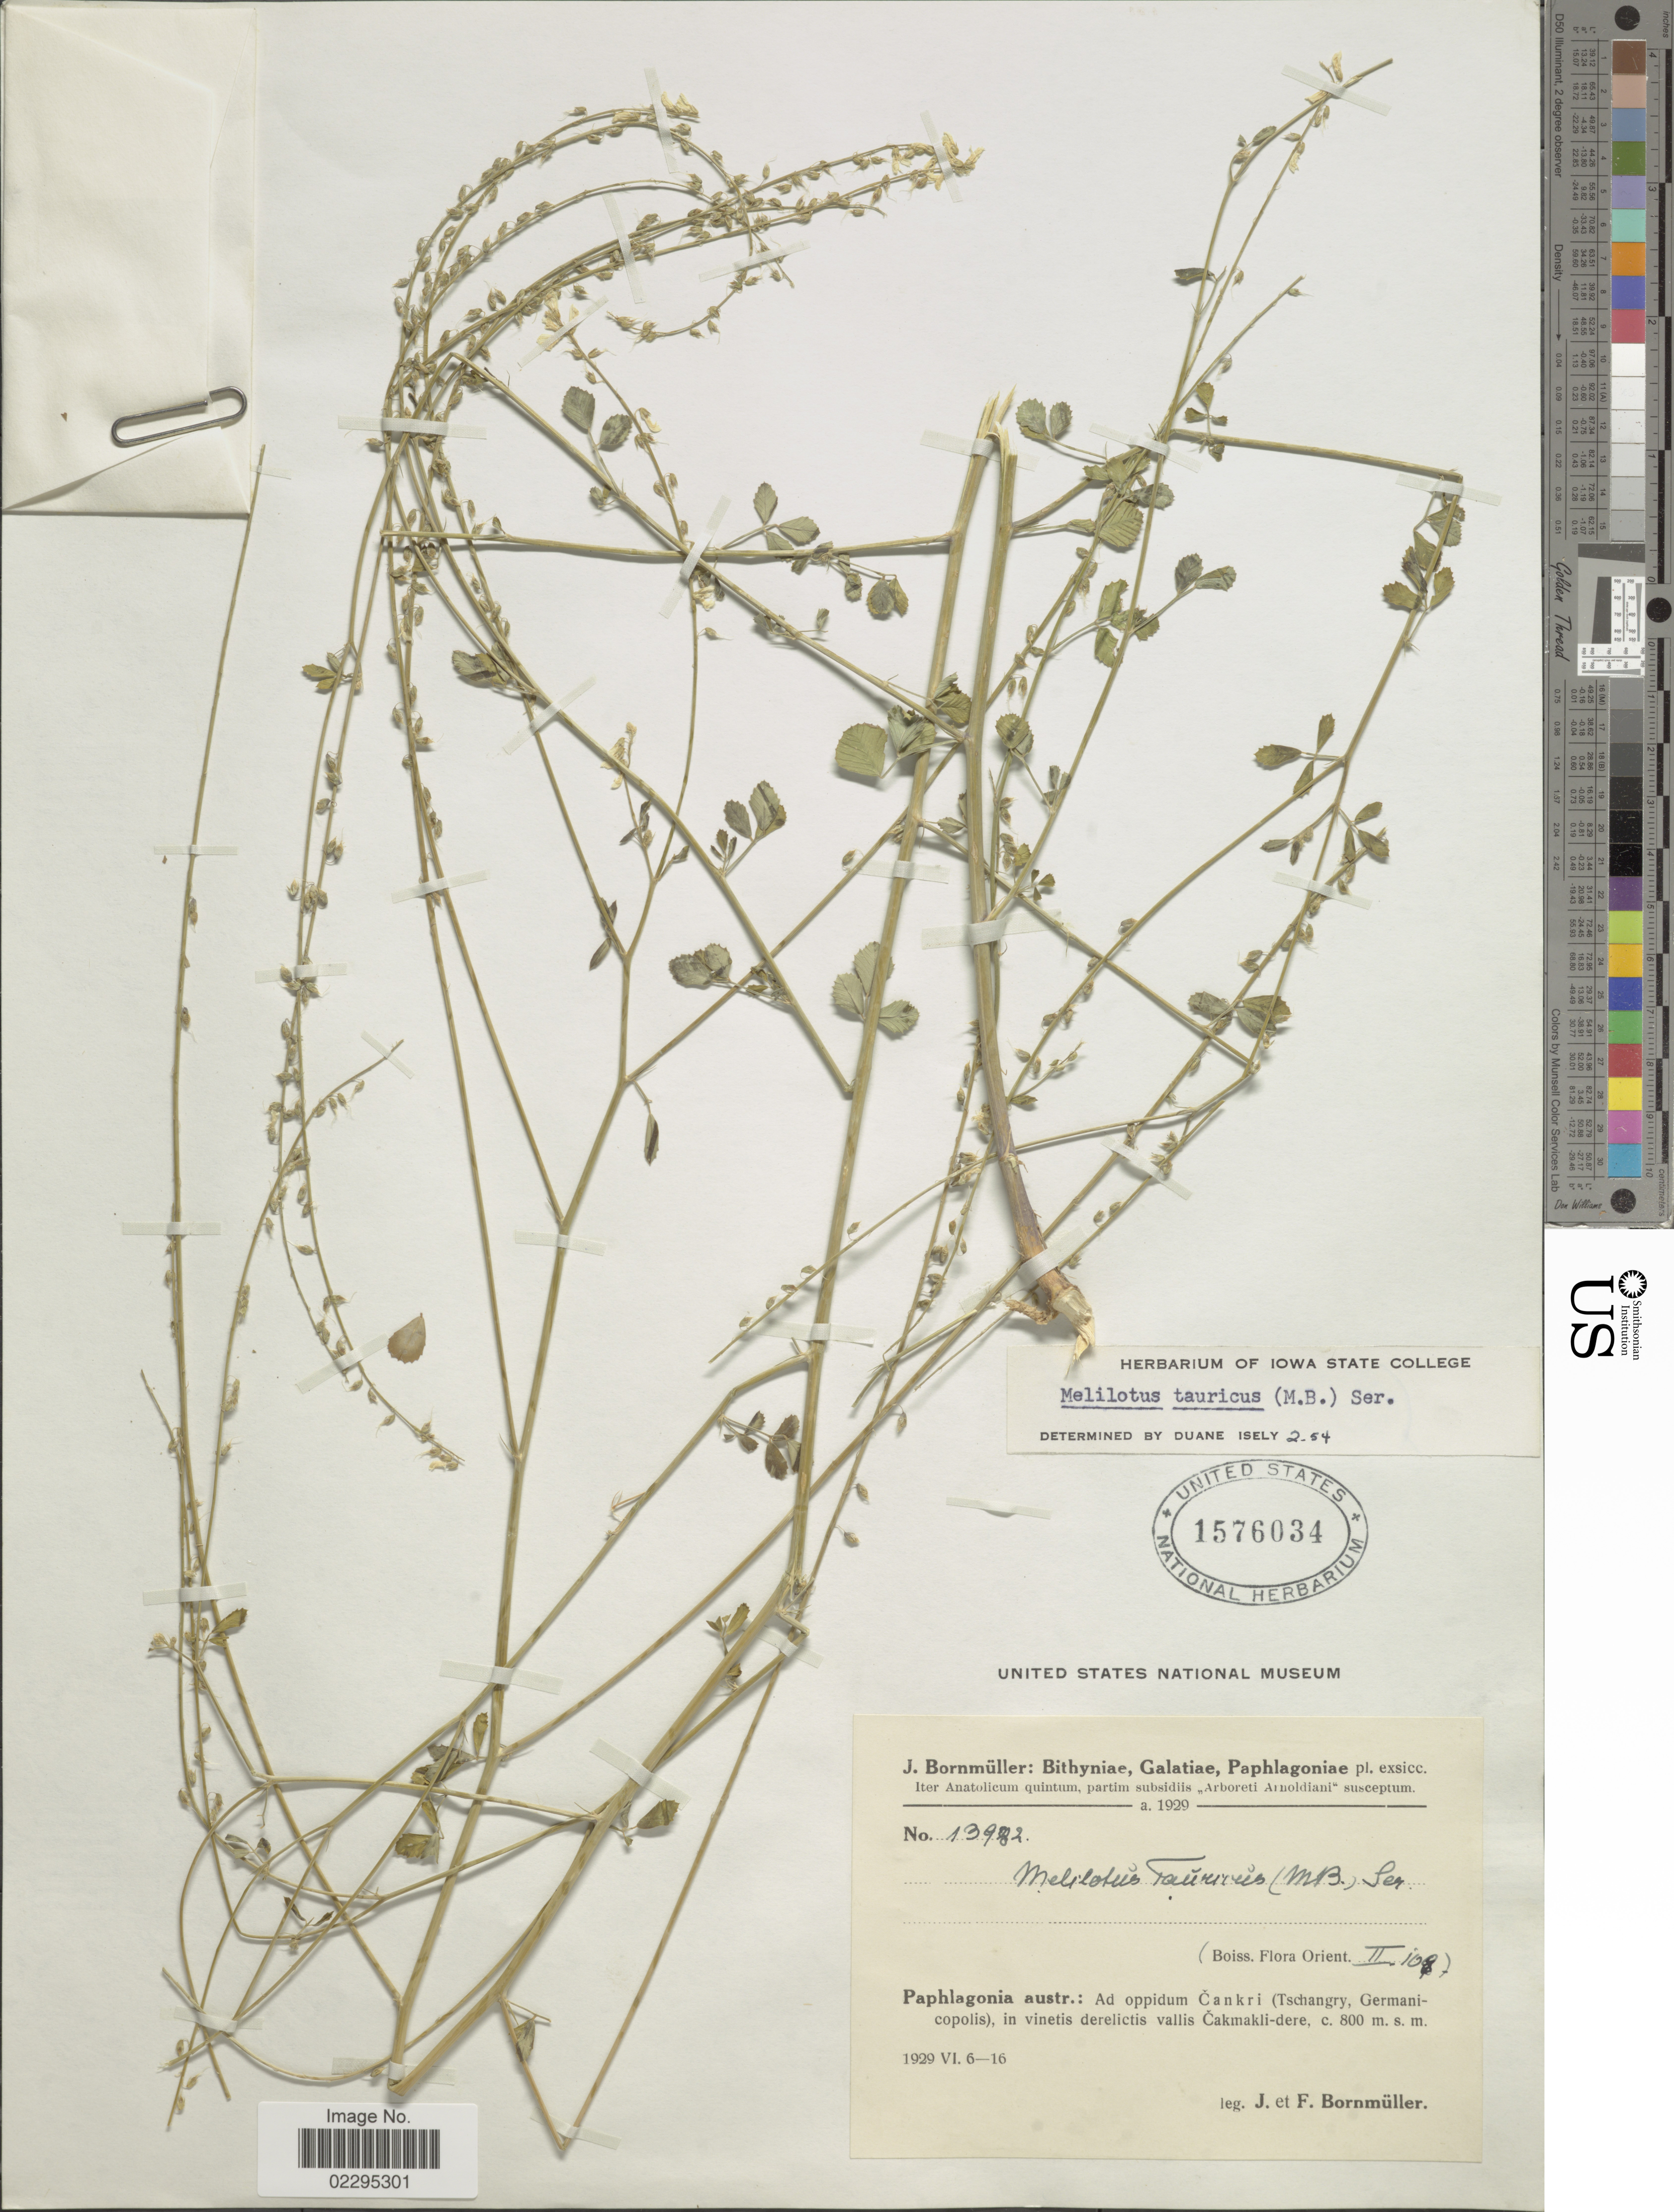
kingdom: Plantae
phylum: Tracheophyta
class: Magnoliopsida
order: Fabales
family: Fabaceae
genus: Melilotus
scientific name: Melilotus tauricus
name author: (M. Bieb.) Ser.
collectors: J. Bornmüller & F. Bornmüller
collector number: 13982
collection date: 1929-06-06/1929-06-16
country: Turkey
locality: Paphlagonia austr. Ad oppidum Cankr (Tschangry, Germanicopolis), in vinetis dereclictis vallis Cakmakli-dere.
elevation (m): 800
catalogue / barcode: US 1576034